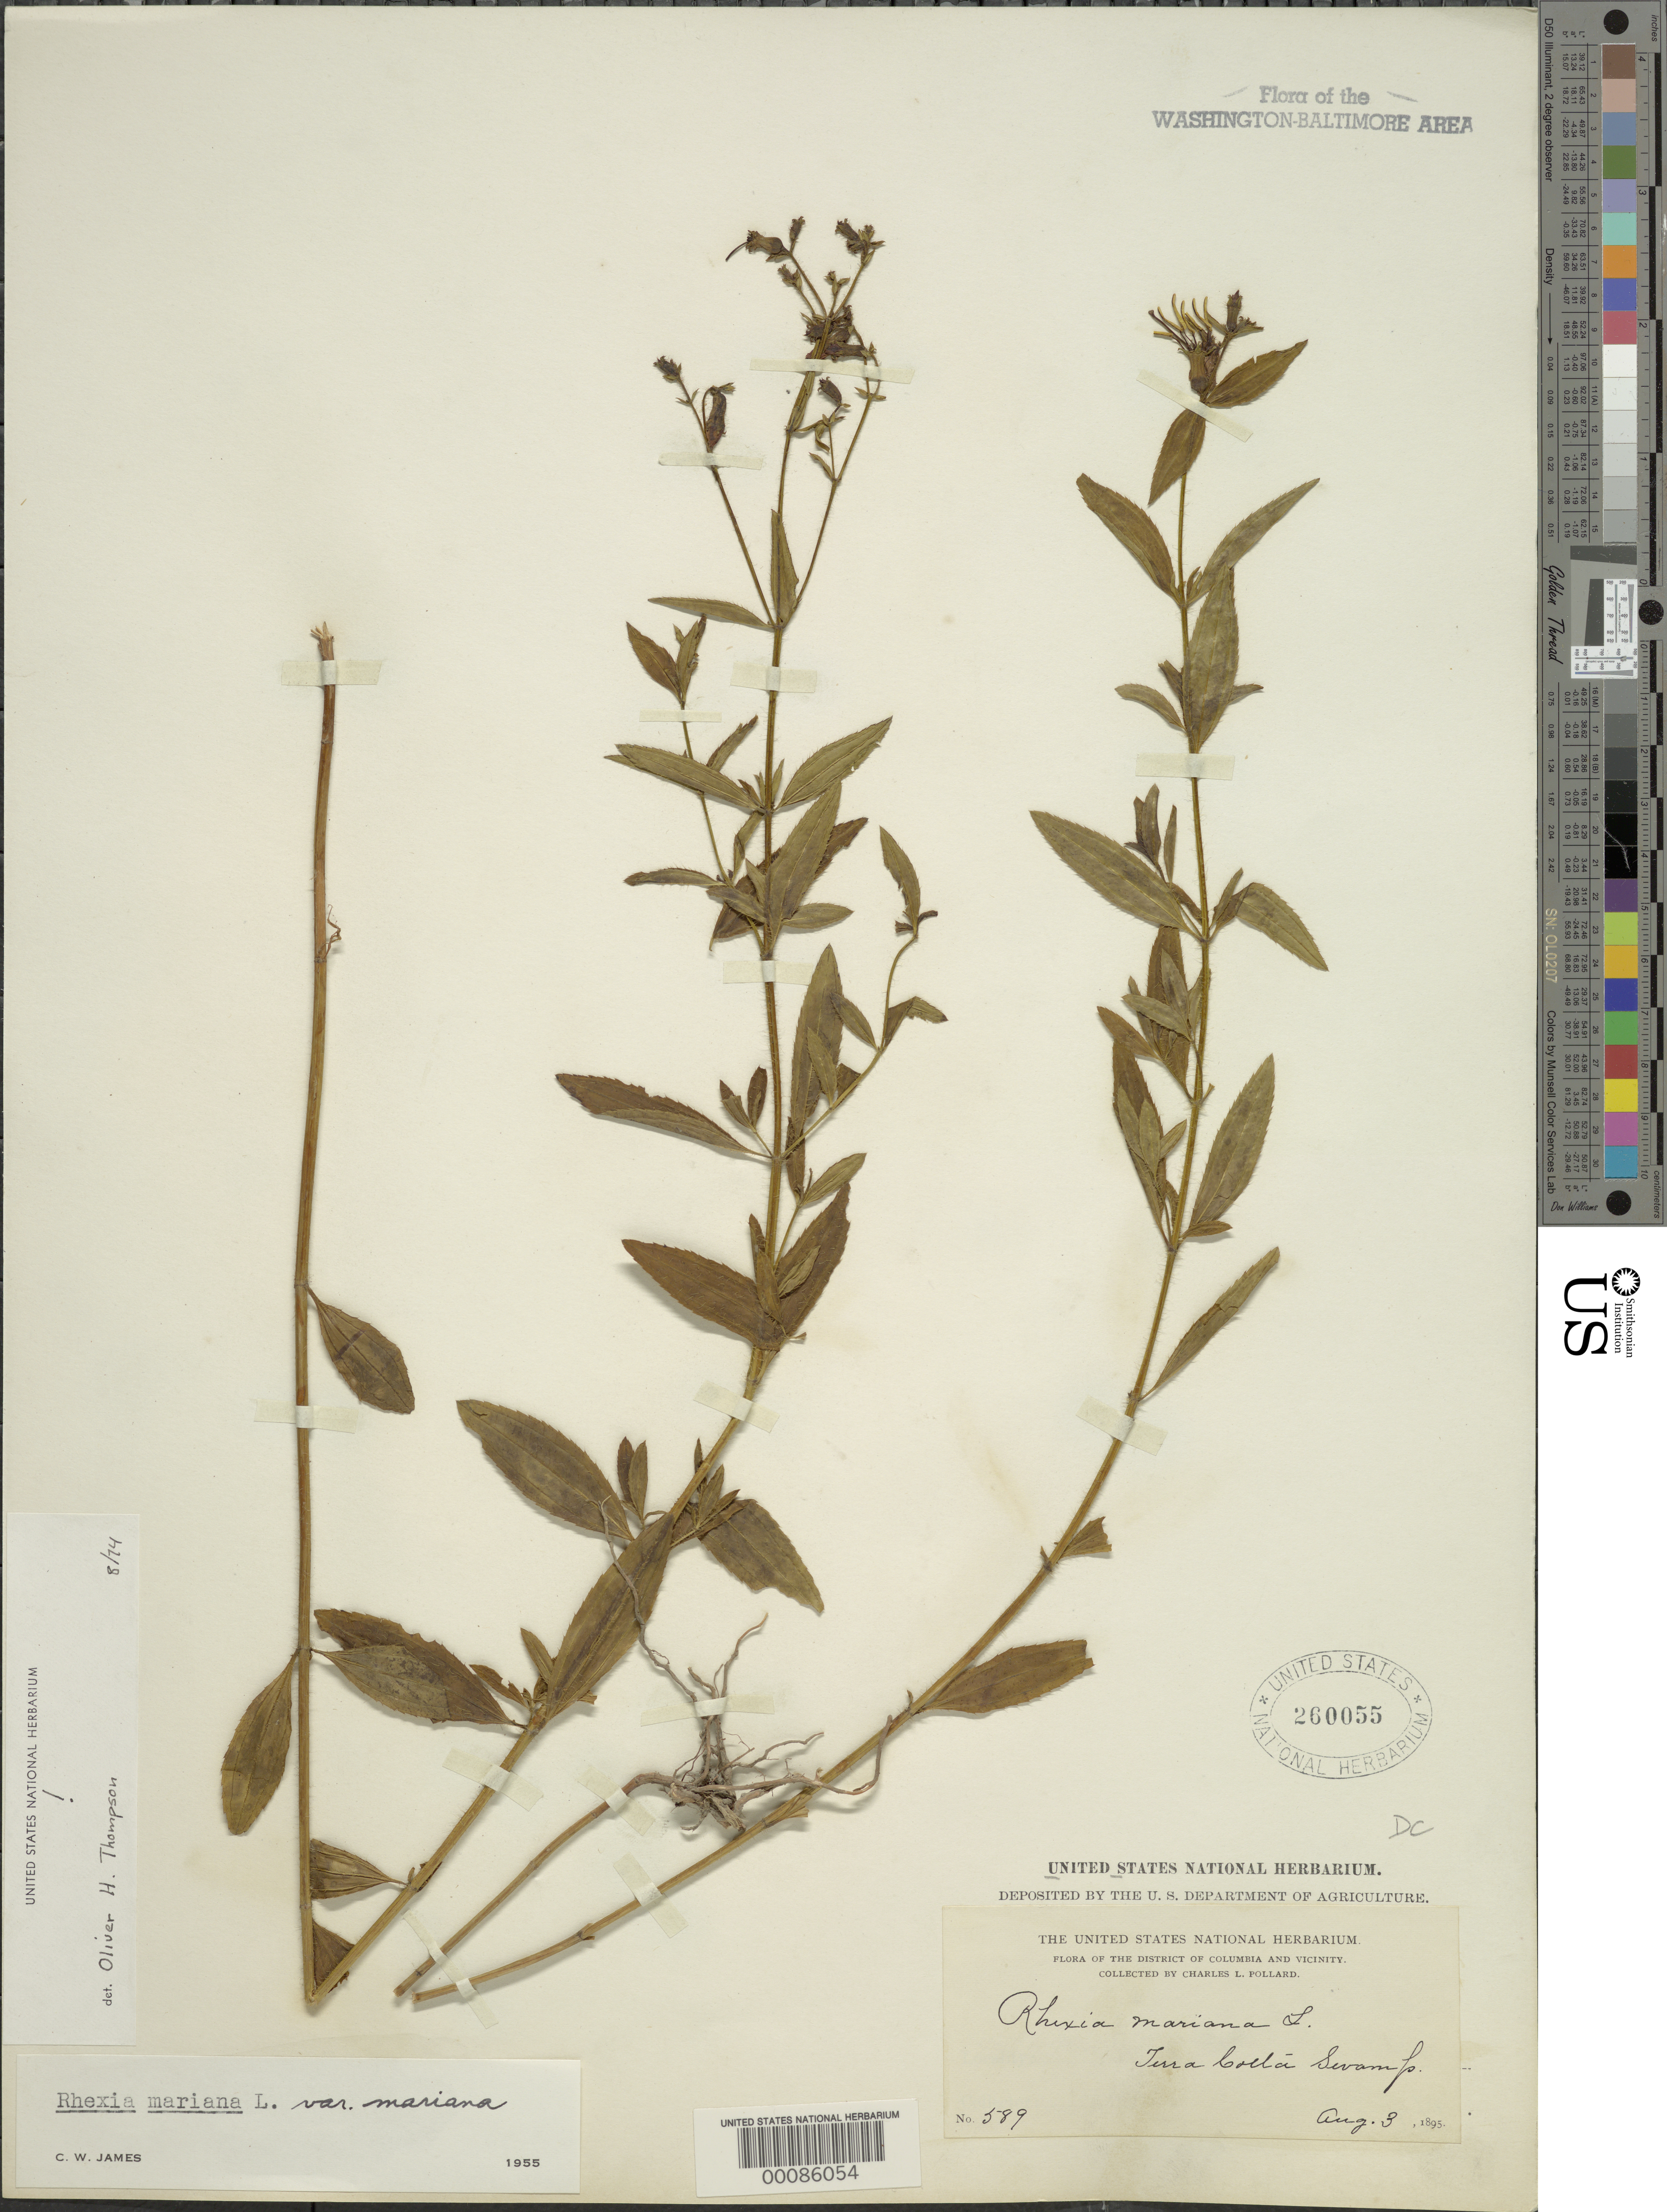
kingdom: Plantae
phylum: Tracheophyta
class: Magnoliopsida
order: Myrtales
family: Melastomataceae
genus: Rhexia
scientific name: Rhexia mariana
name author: L.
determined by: James, C. W.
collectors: C. L. Pollard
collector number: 589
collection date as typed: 03 Aug 1895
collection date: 1895-08-03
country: United States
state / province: District of Columbia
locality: Terra Cotta swamp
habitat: Swamp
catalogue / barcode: US 260055